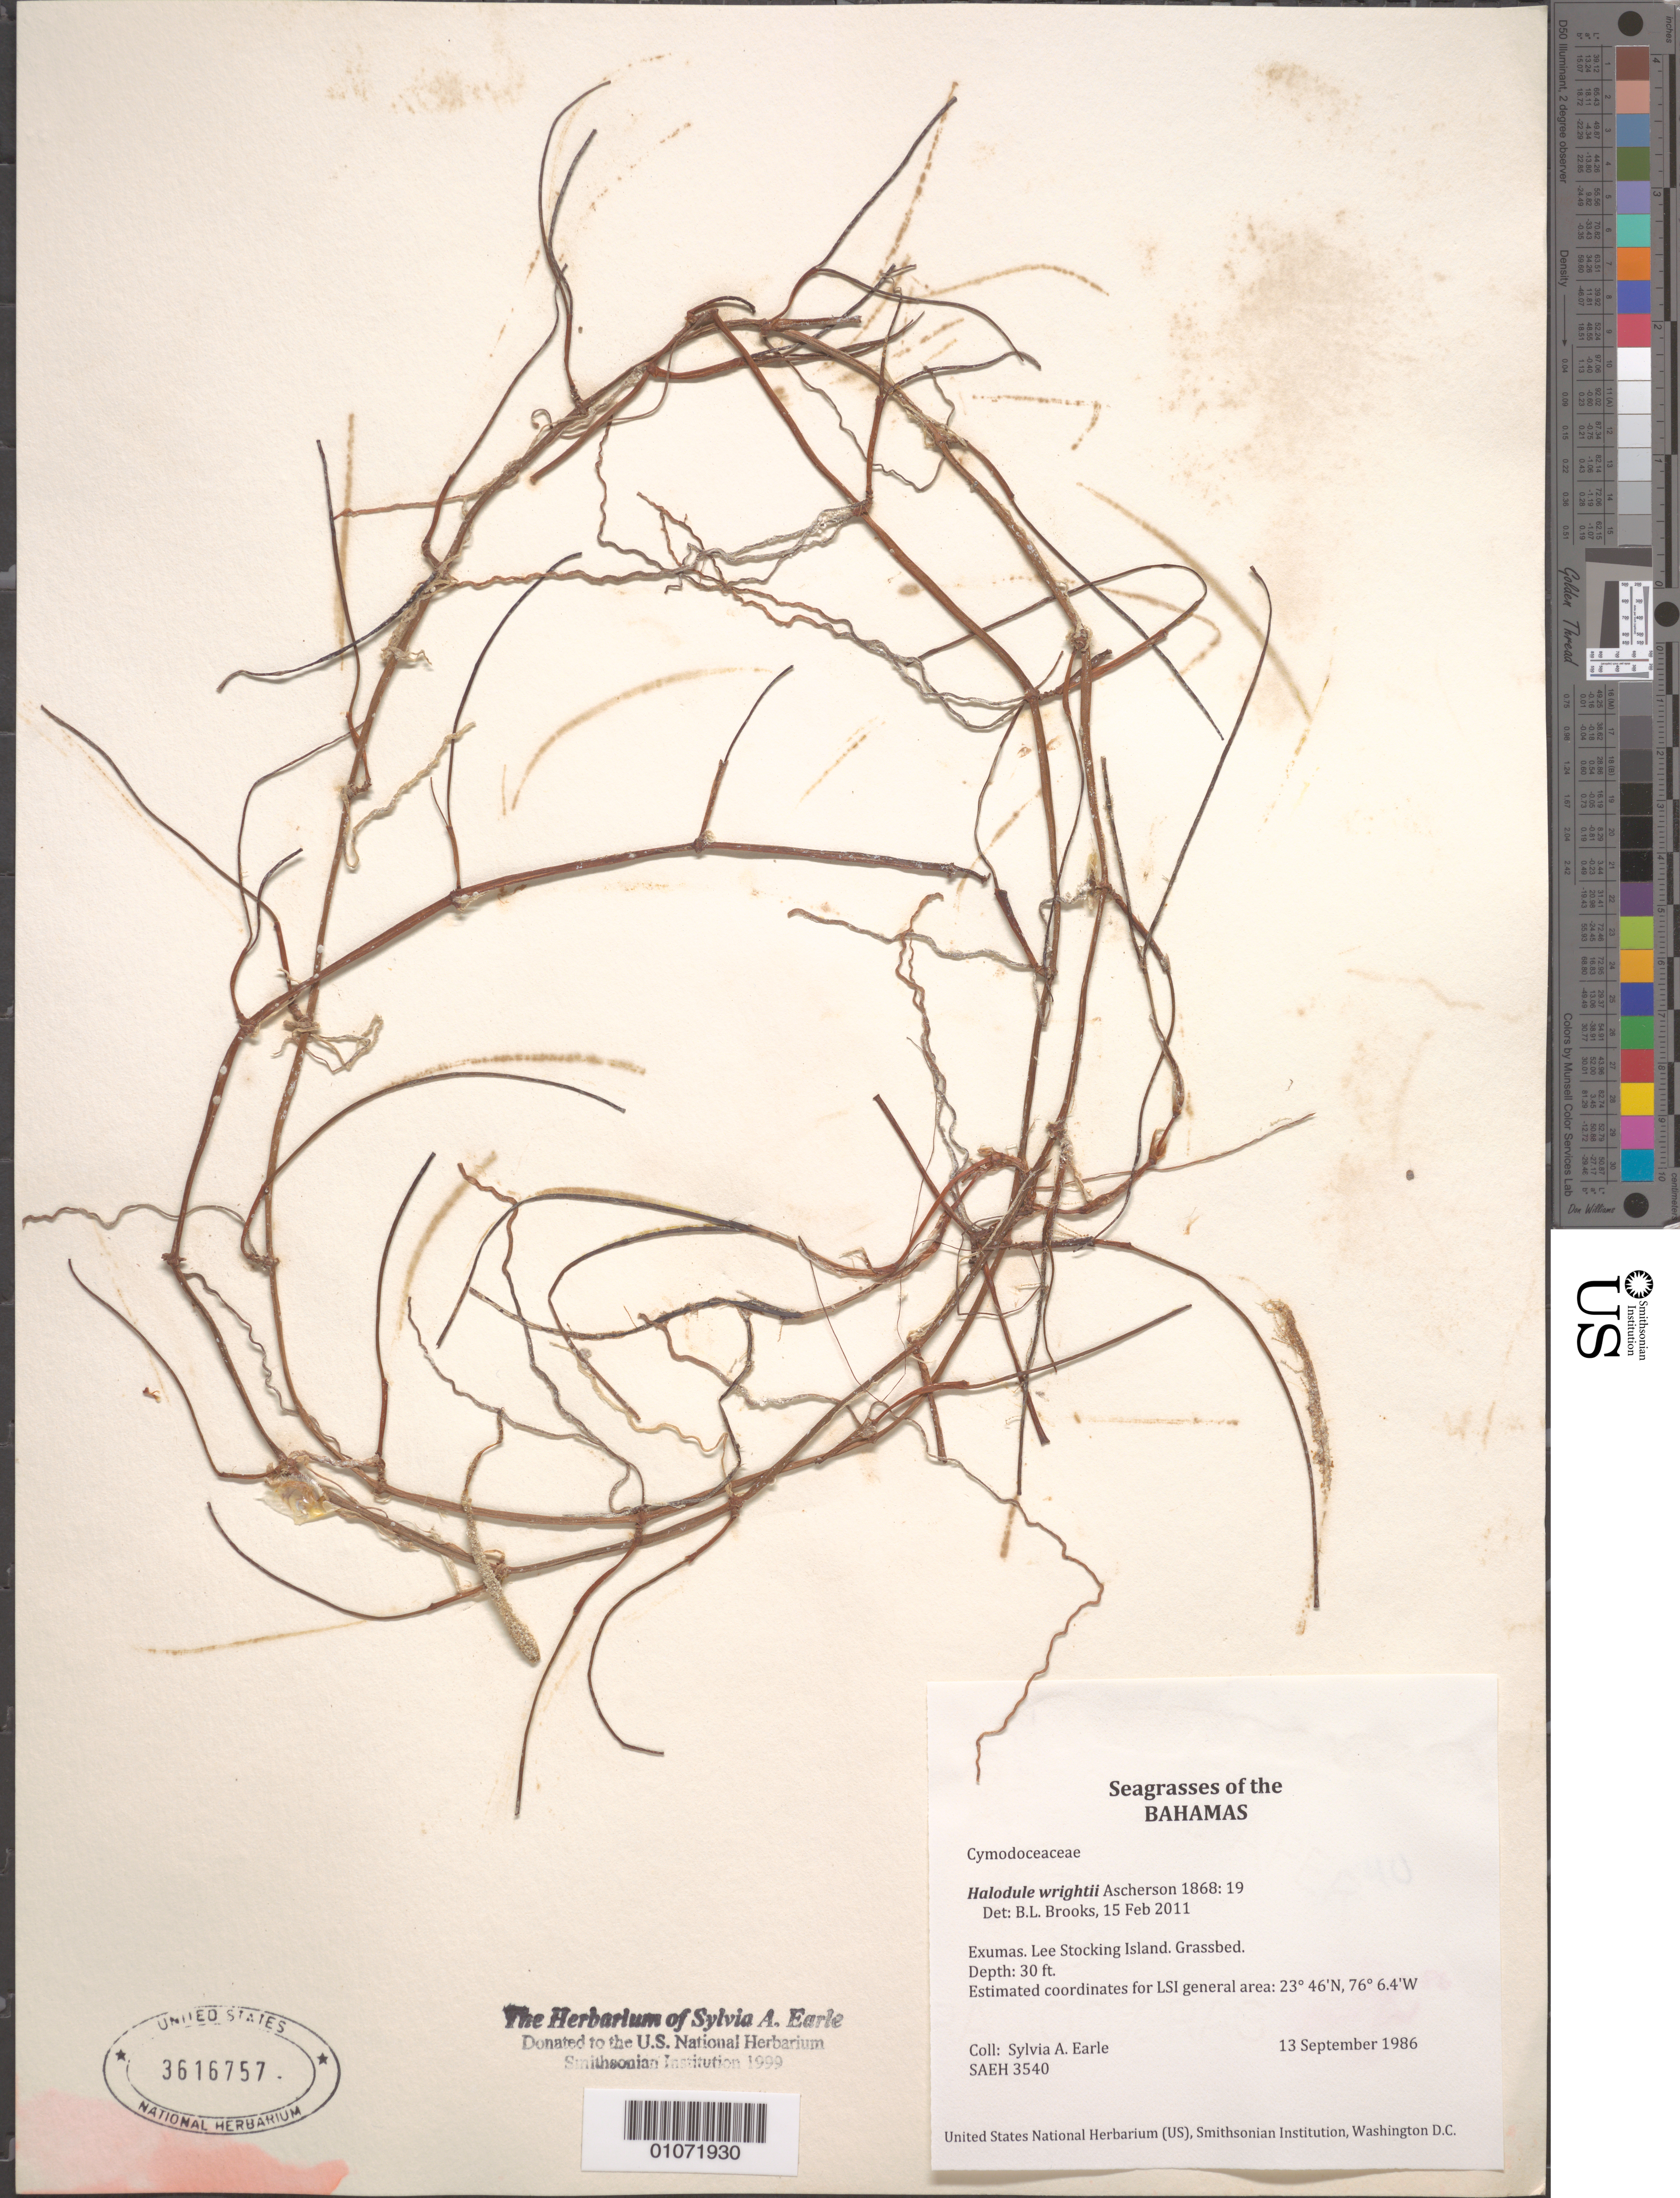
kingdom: Plantae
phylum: Tracheophyta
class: Liliopsida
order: Alismatales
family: Cymodoceaceae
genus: Halodule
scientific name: Halodule wrightii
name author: Asch.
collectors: S. A. Earle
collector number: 3540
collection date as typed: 13 Sep 1986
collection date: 1986-09-13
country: Bahamas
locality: Lee Stocking Island. Grassbed. 30 ft deep.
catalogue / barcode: US 3616757